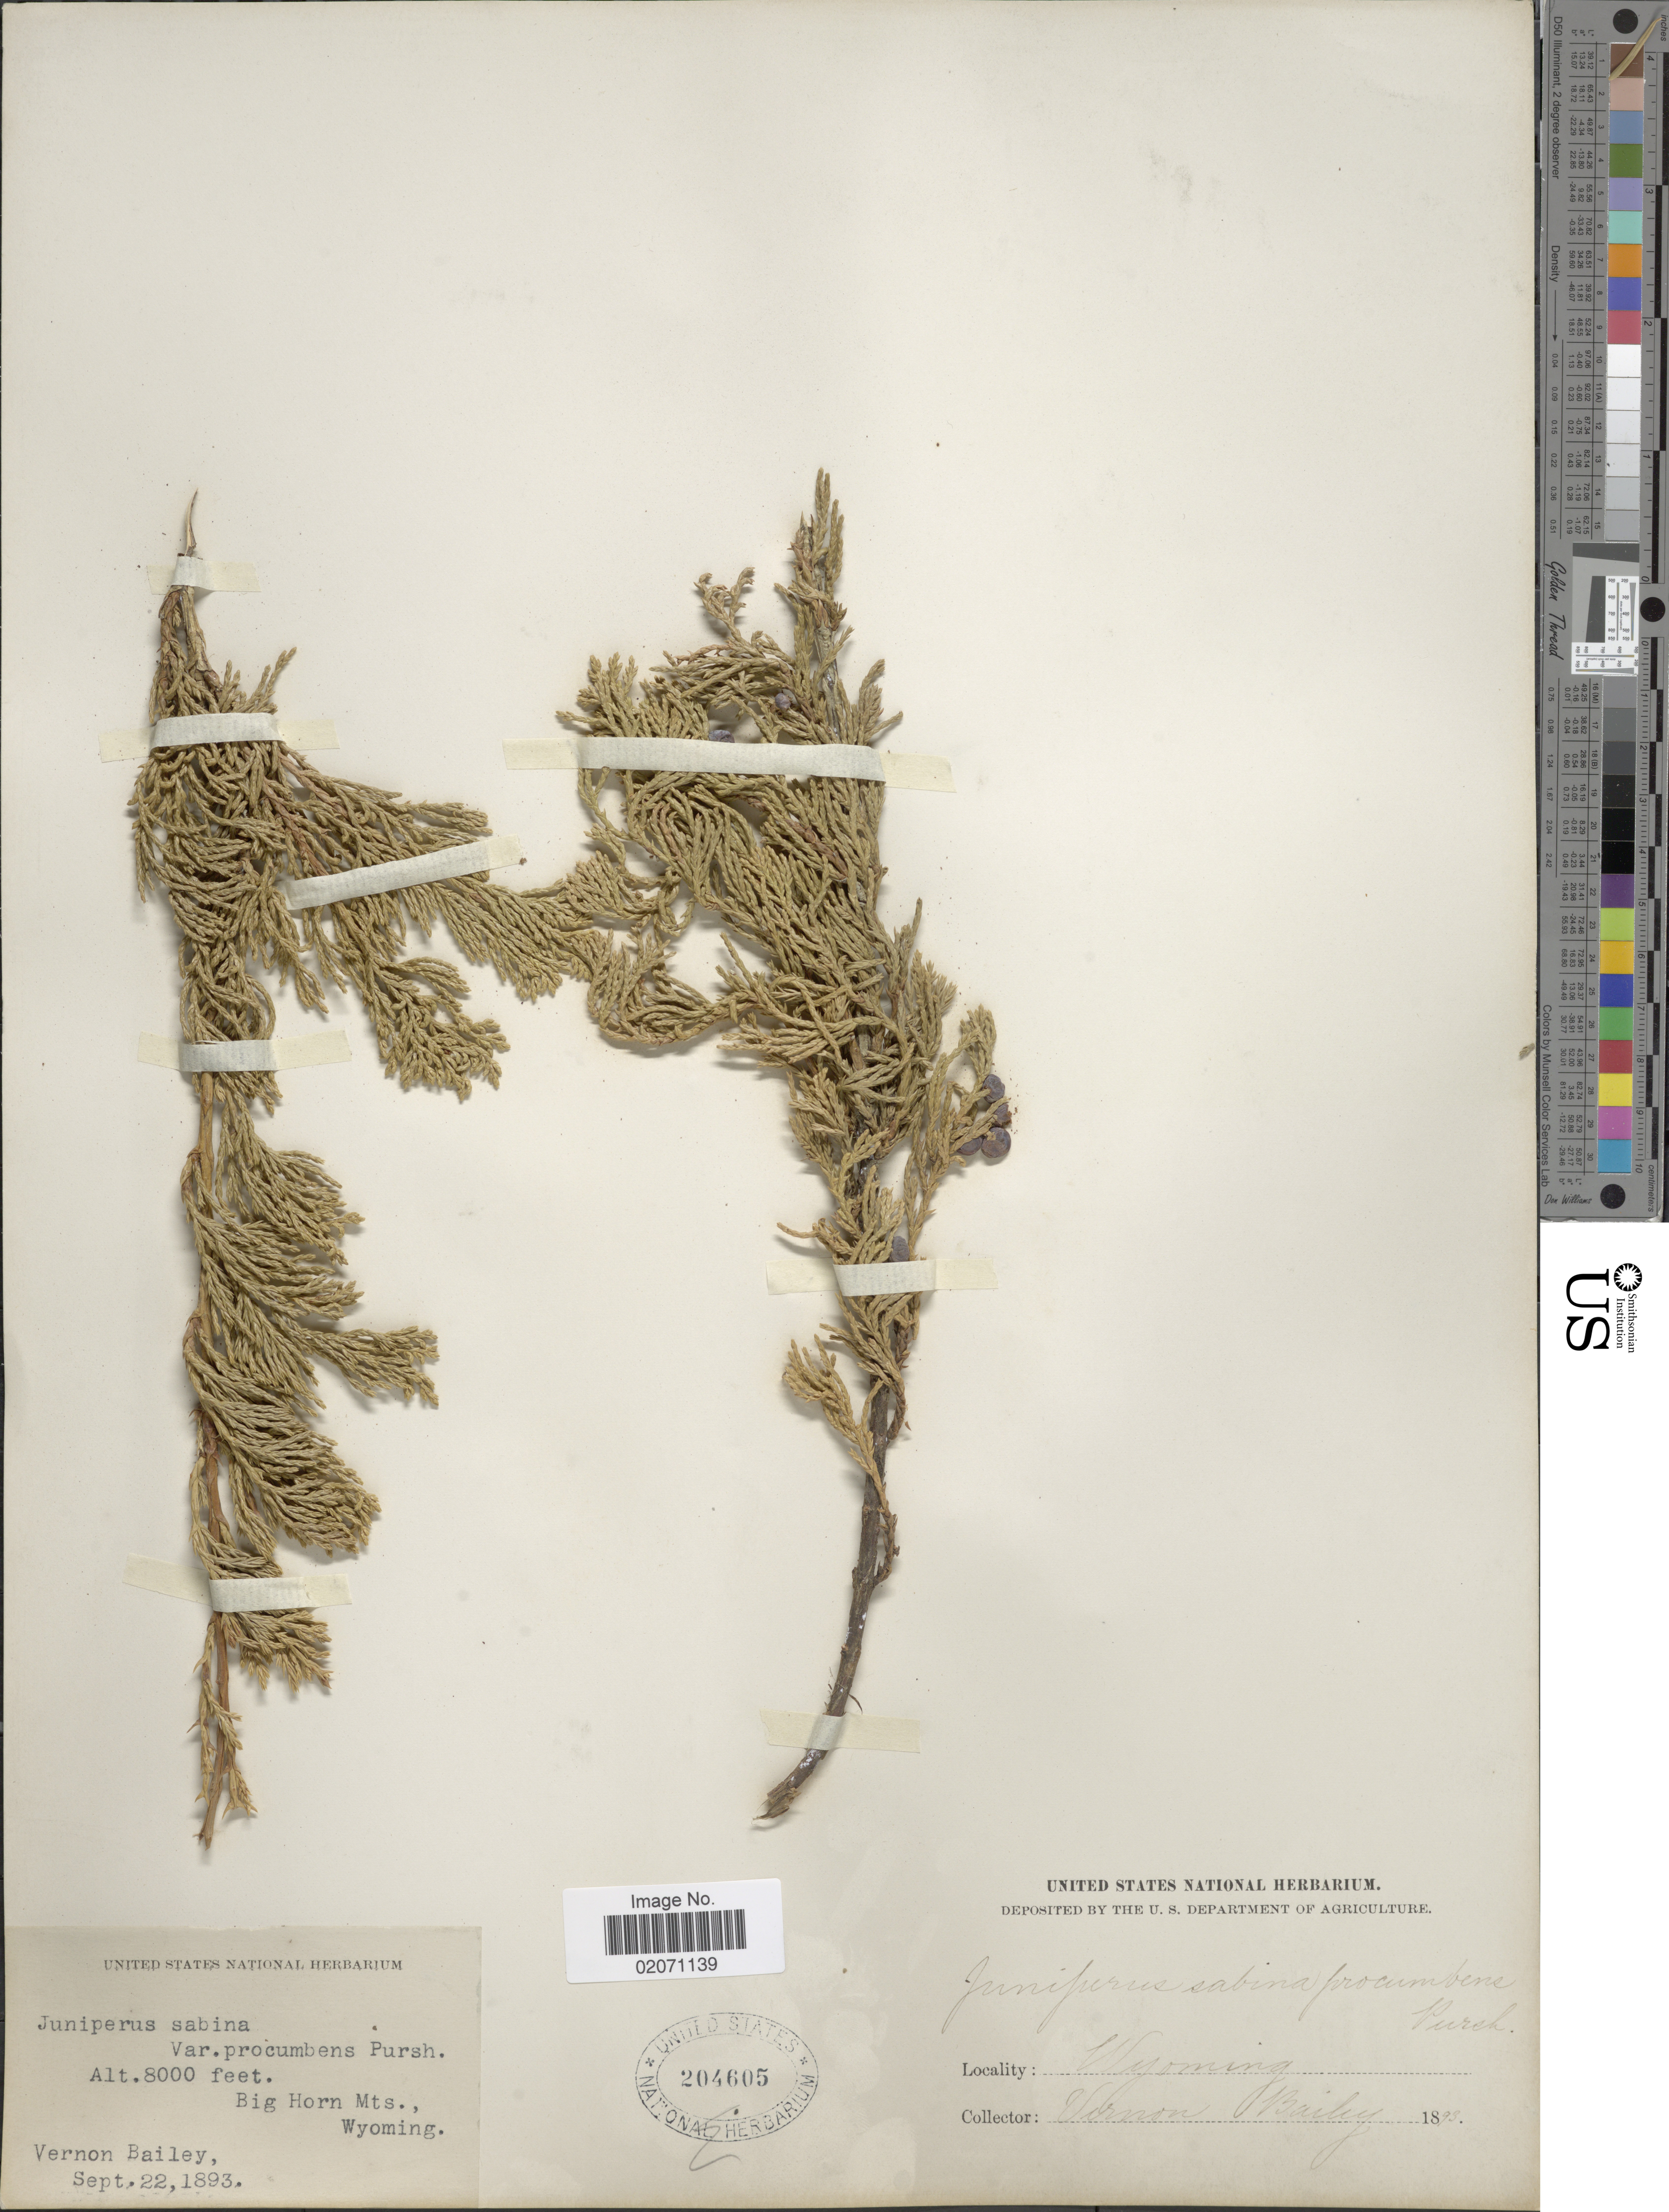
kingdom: Plantae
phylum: Tracheophyta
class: Pinopsida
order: Pinales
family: Cupressaceae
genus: Juniperus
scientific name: Juniperus horizontalis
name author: Moench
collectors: V. O. Bailey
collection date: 1893-09-22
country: United States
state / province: Wyoming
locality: Big Horn Mts.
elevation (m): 2438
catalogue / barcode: US 204605